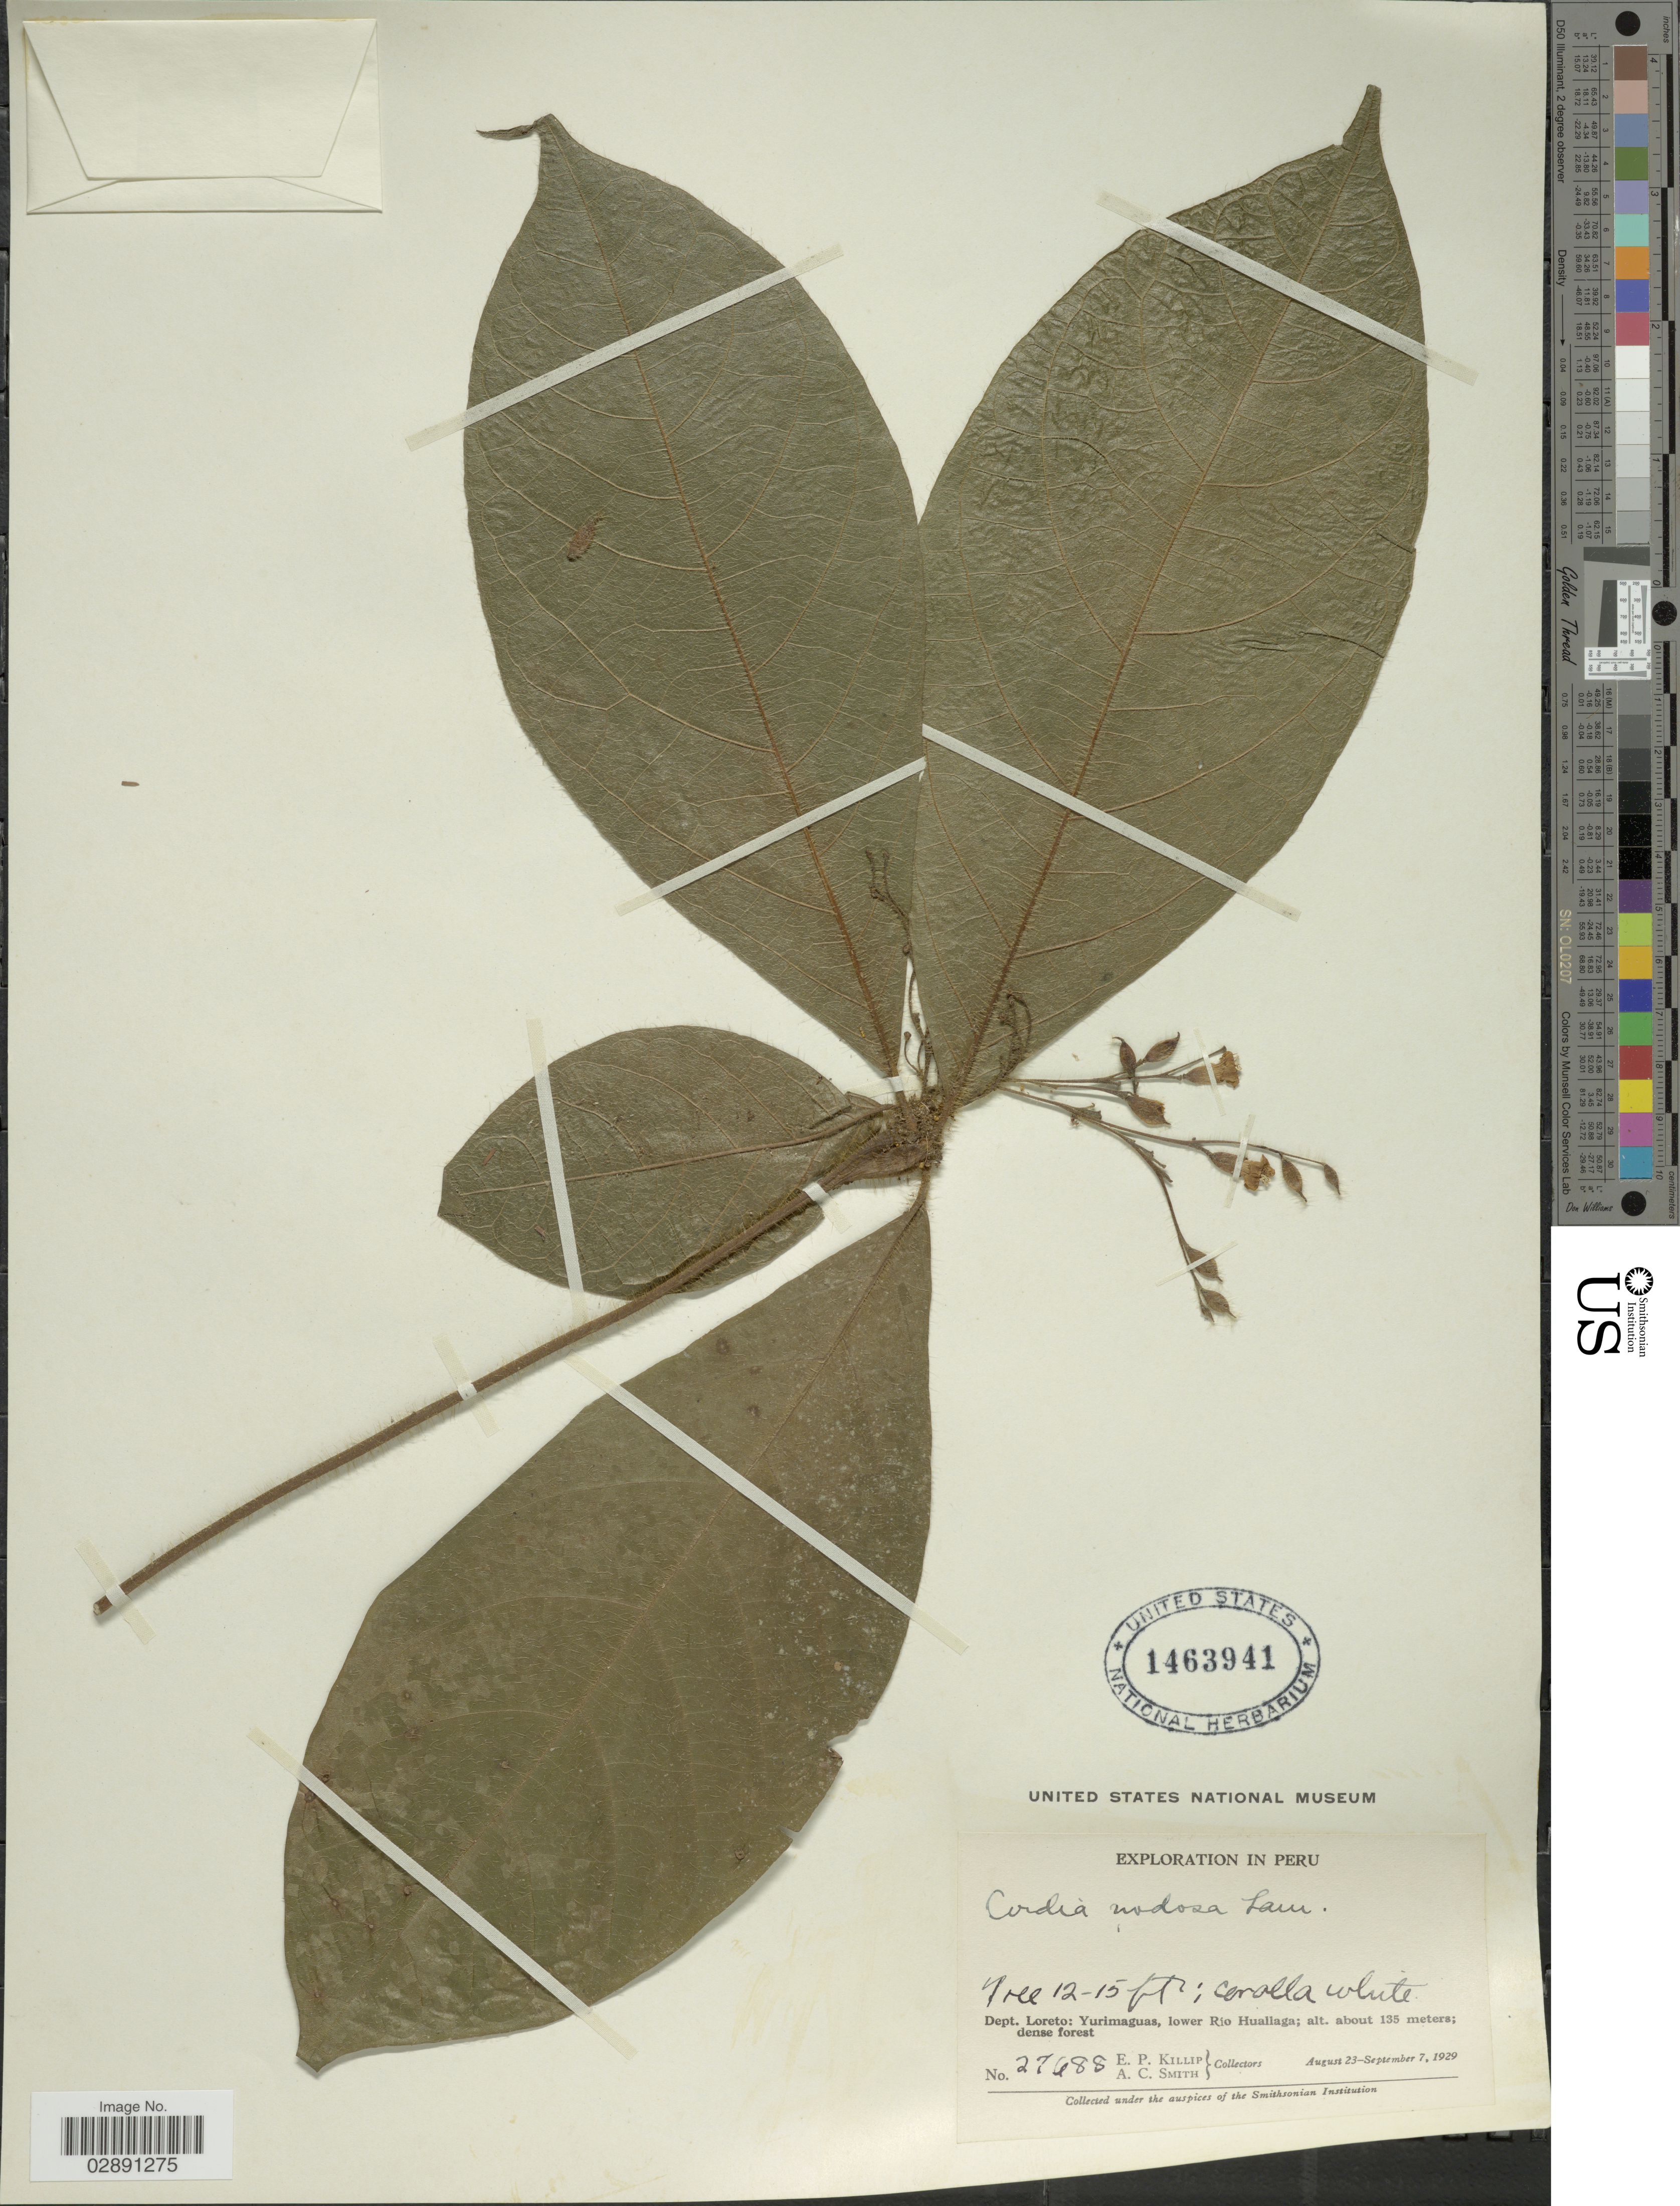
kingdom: Plantae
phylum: Tracheophyta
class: Magnoliopsida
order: Boraginales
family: Cordiaceae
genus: Cordia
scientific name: Cordia nodosa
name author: Lam.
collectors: E. P. Killip & A. C. Smith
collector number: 27688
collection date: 1929-08-23/1929-09-07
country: Peru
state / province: Loreto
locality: Dept. Loreto: Yurimaguas, lower Río Huallaga.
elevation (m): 135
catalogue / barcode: US 1463941